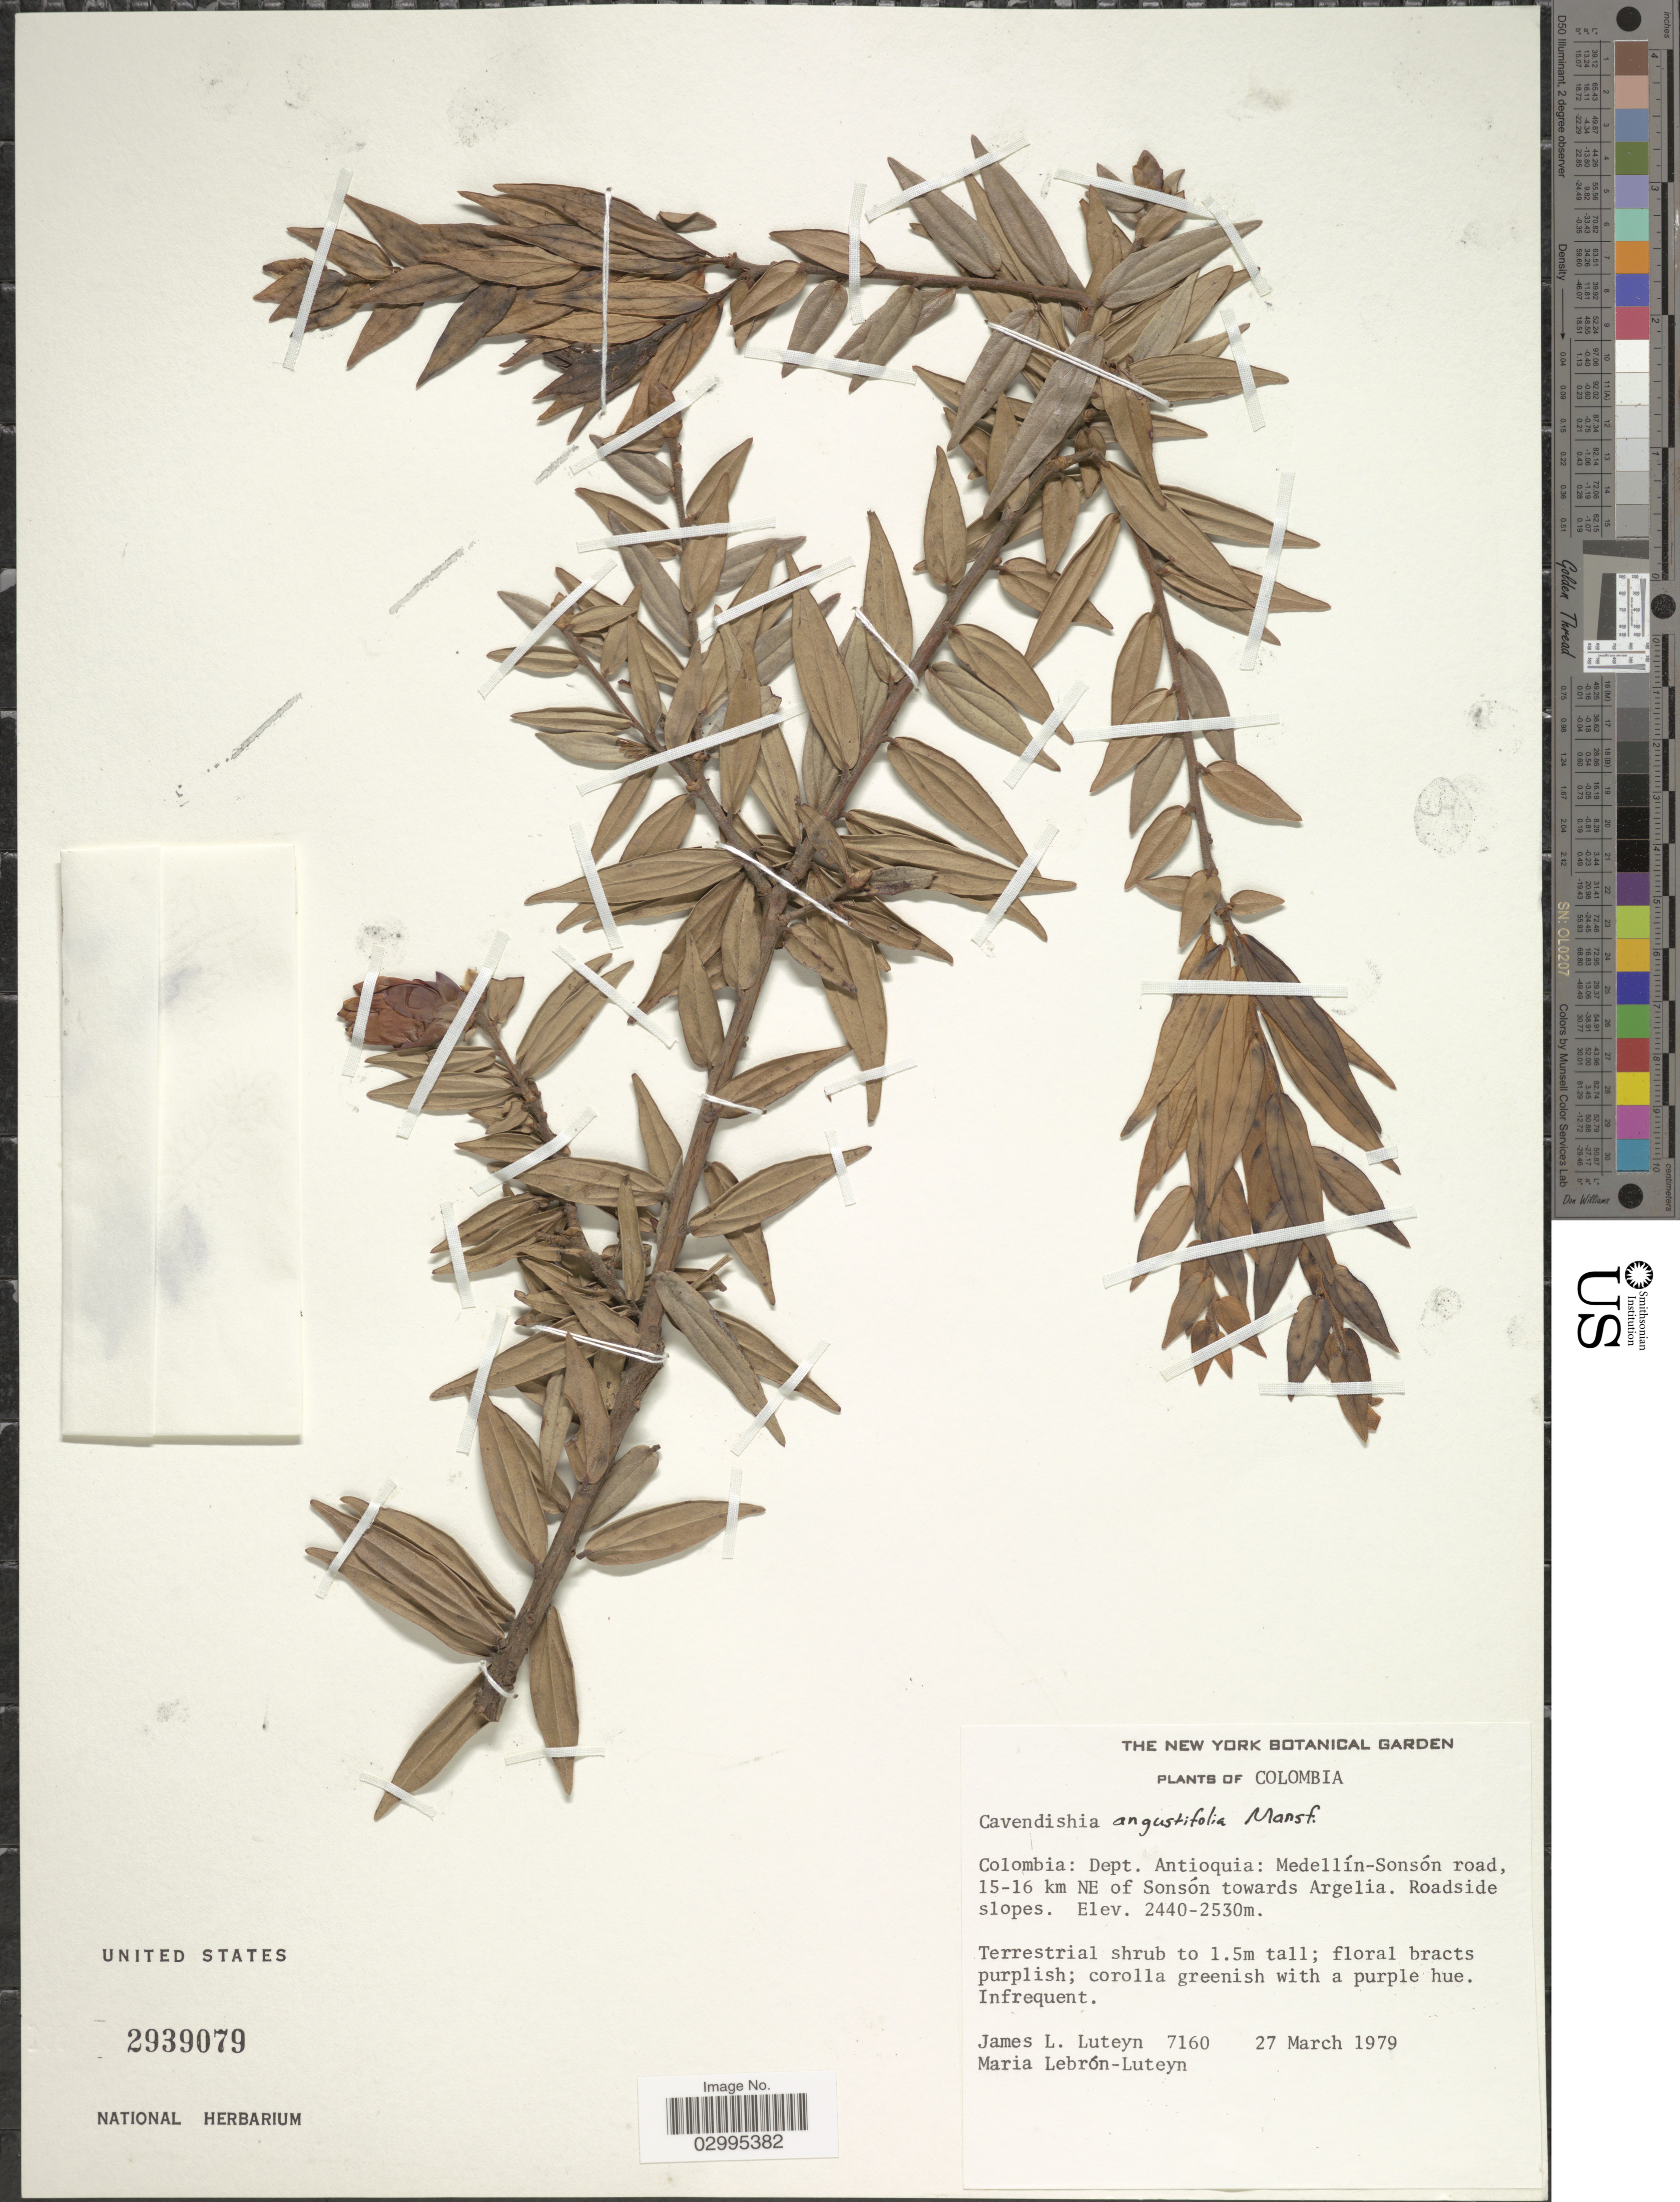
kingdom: Plantae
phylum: Tracheophyta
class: Magnoliopsida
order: Ericales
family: Ericaceae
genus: Cavendishia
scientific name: Cavendishia angustifolia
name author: Mansf.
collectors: J. L. Luteyn & M. L. Lebrón-Luteyn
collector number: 7160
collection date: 1979-03-27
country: Colombia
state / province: Antioquia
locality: Medellín-Sonsón road, 15-16 km NE of Sonsón towards Argelia.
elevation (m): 2440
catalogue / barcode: US 2939079